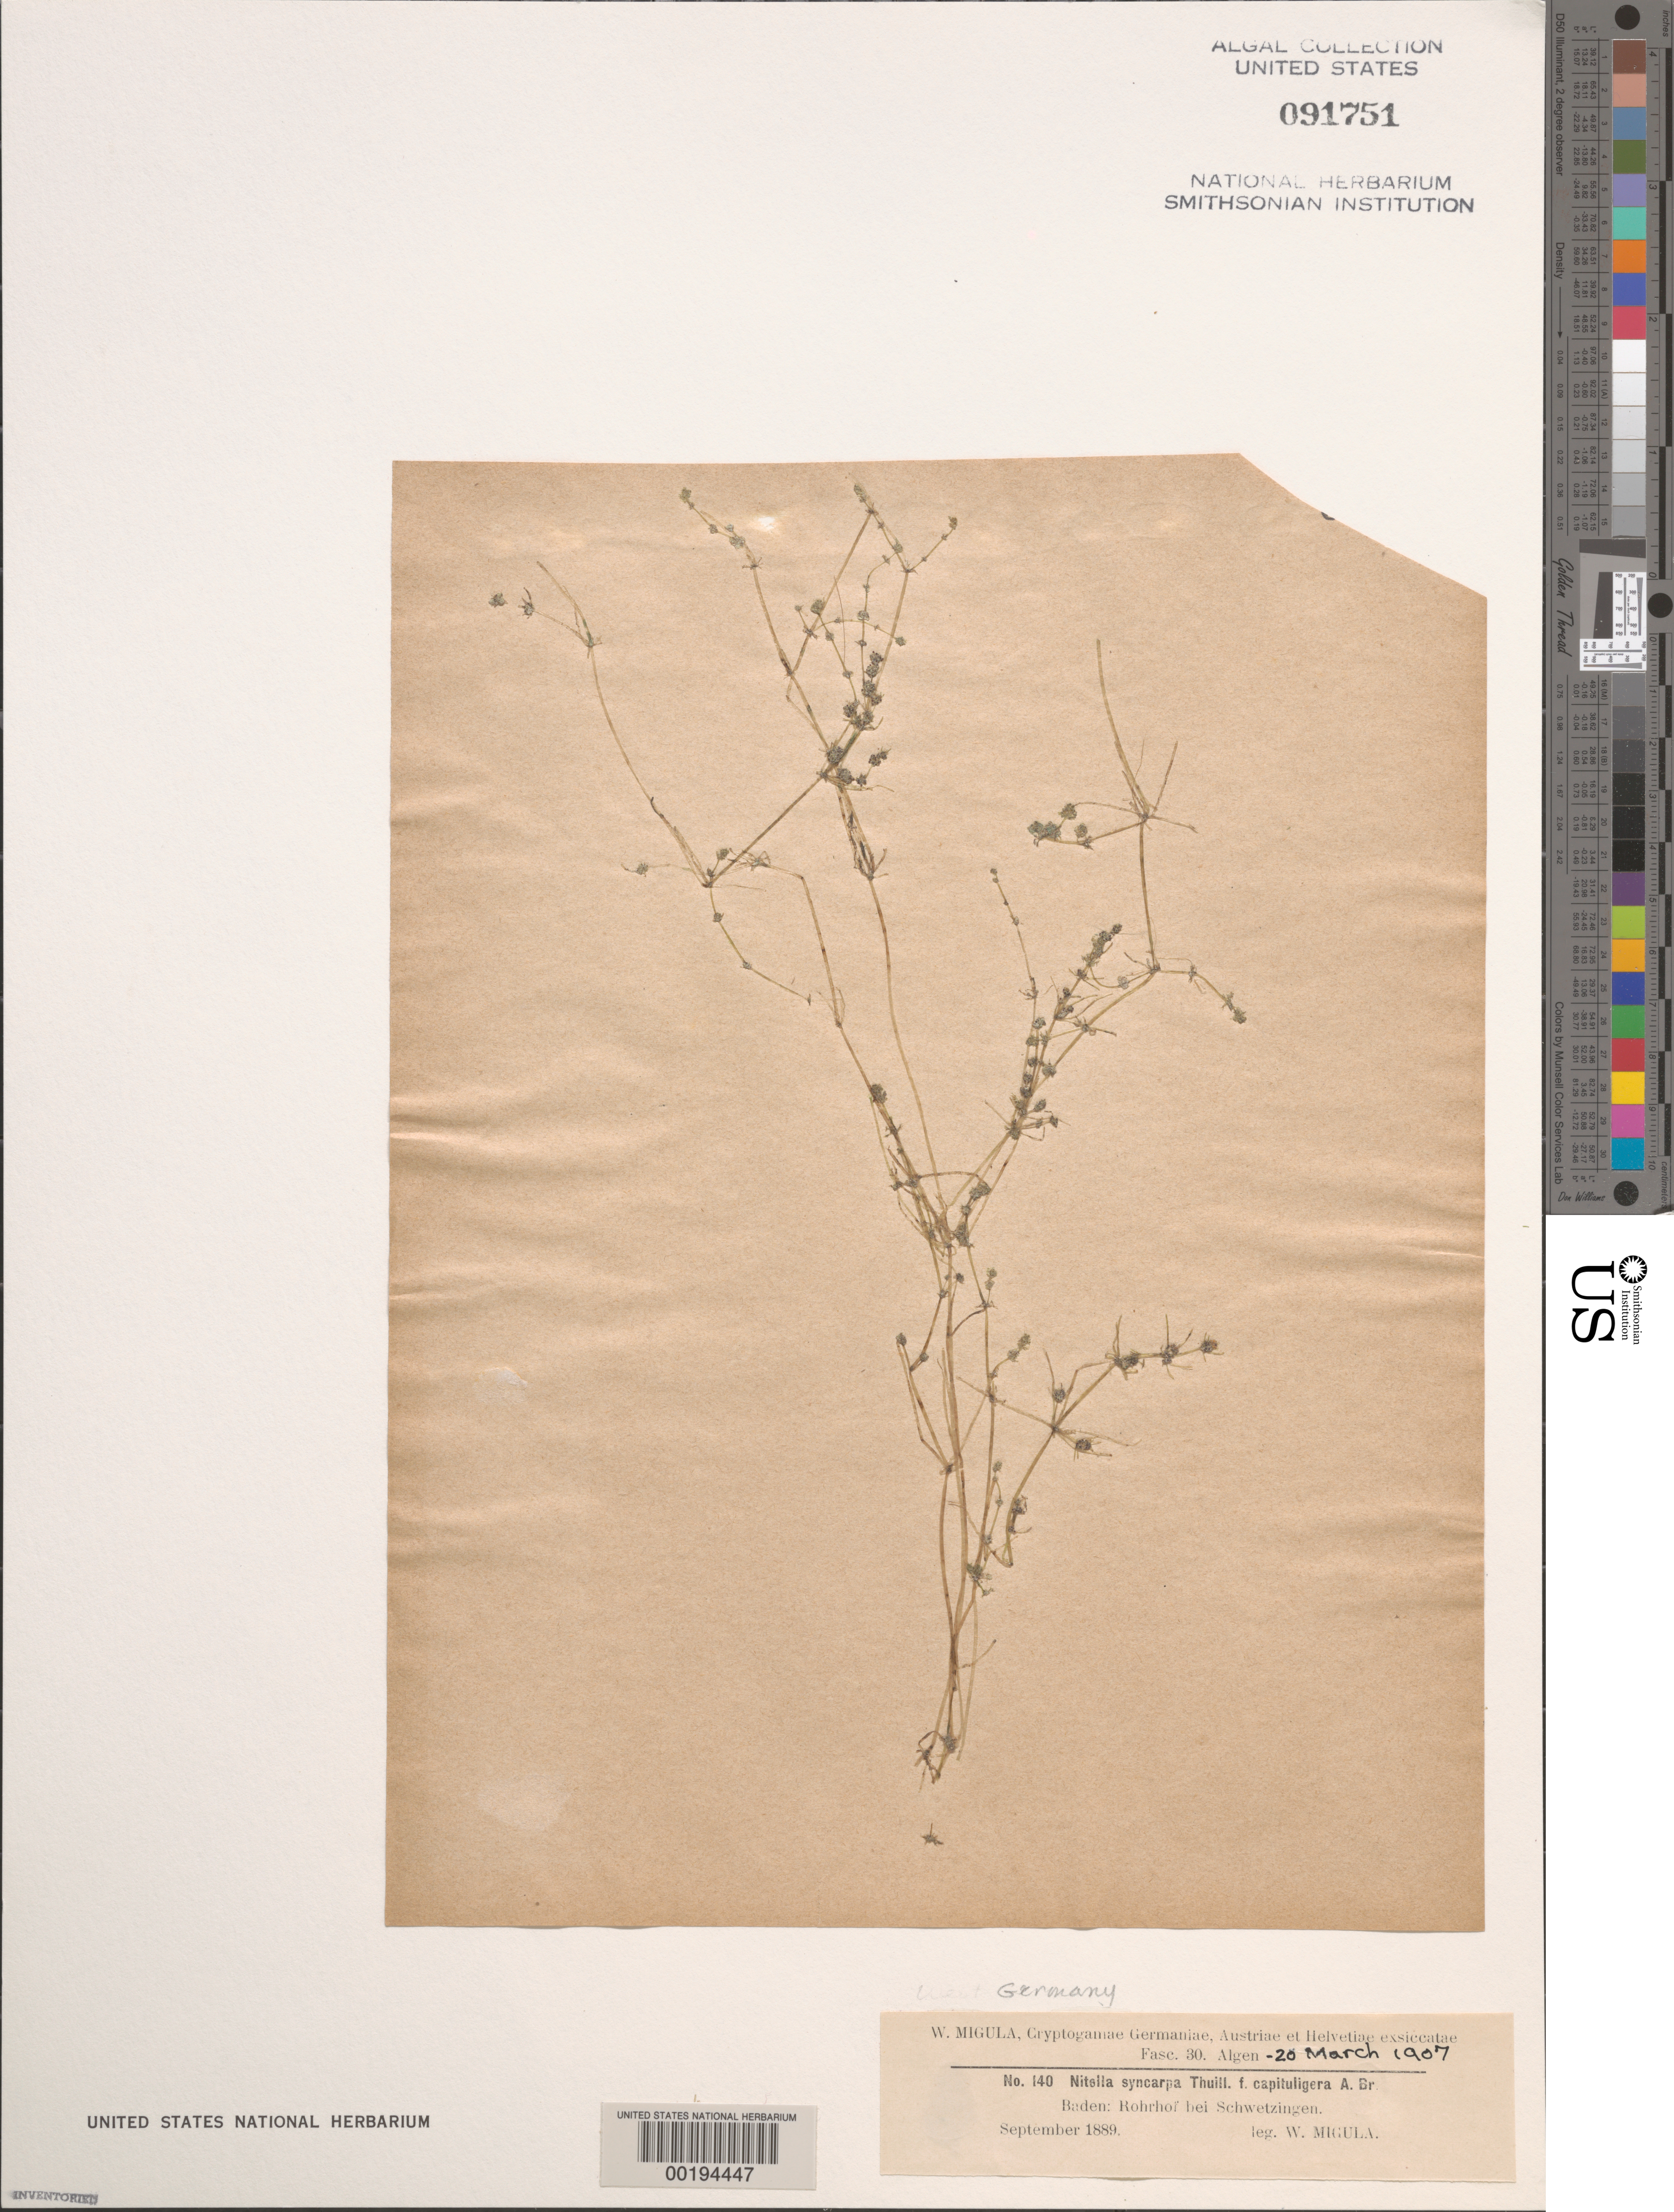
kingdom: Plantae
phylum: Charophyta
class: Charophyceae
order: Charales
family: Characeae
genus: Nitella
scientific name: Nitella syncarpa f. capituligera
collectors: W. Migula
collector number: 140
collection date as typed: Sep 1889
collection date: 1889-09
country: Germany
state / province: Baden-wurttemberg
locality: Rohrhof, near schwetzingen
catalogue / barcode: US 91751